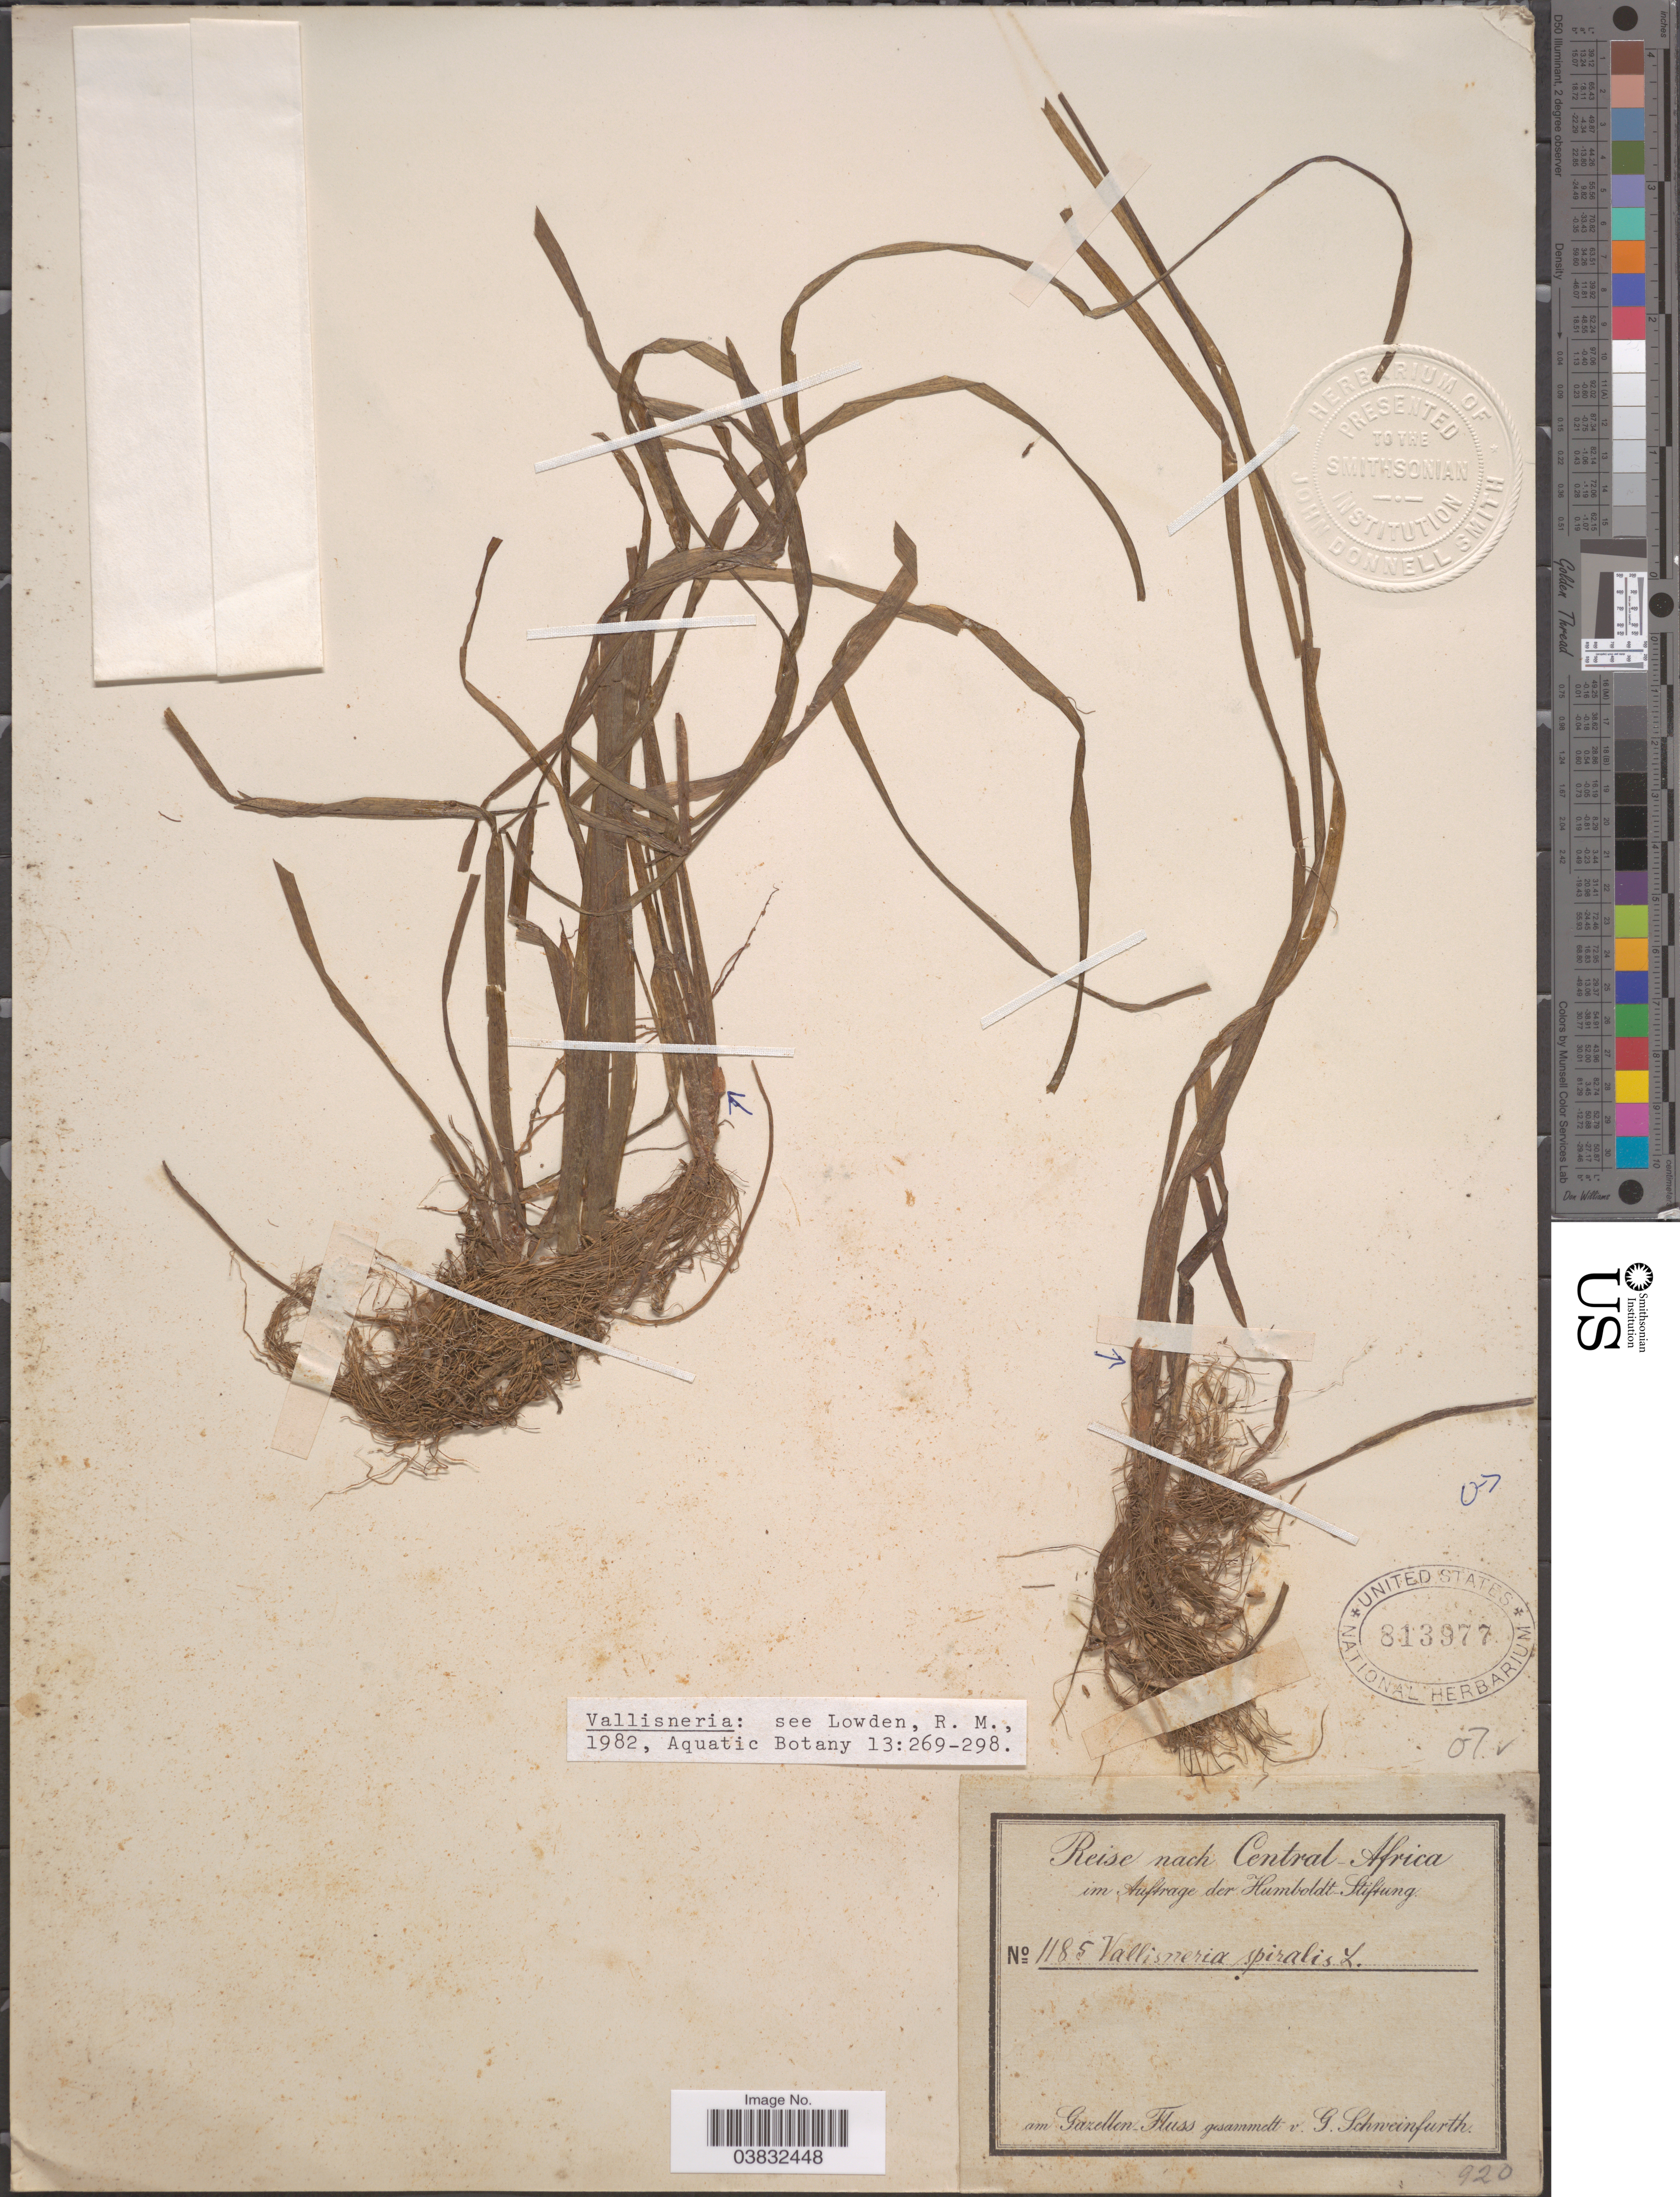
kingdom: Plantae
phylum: Tracheophyta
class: Liliopsida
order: Alismatales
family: Hydrocharitaceae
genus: Vallisneria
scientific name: Vallisneria spiralis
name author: L.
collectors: G. A. Schweinfurth (herbarium)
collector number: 1185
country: South Sudan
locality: Central Africa. Im Aufrage der Humboldt Stiftung. Am Gazellen Fluss.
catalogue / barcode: US 813977